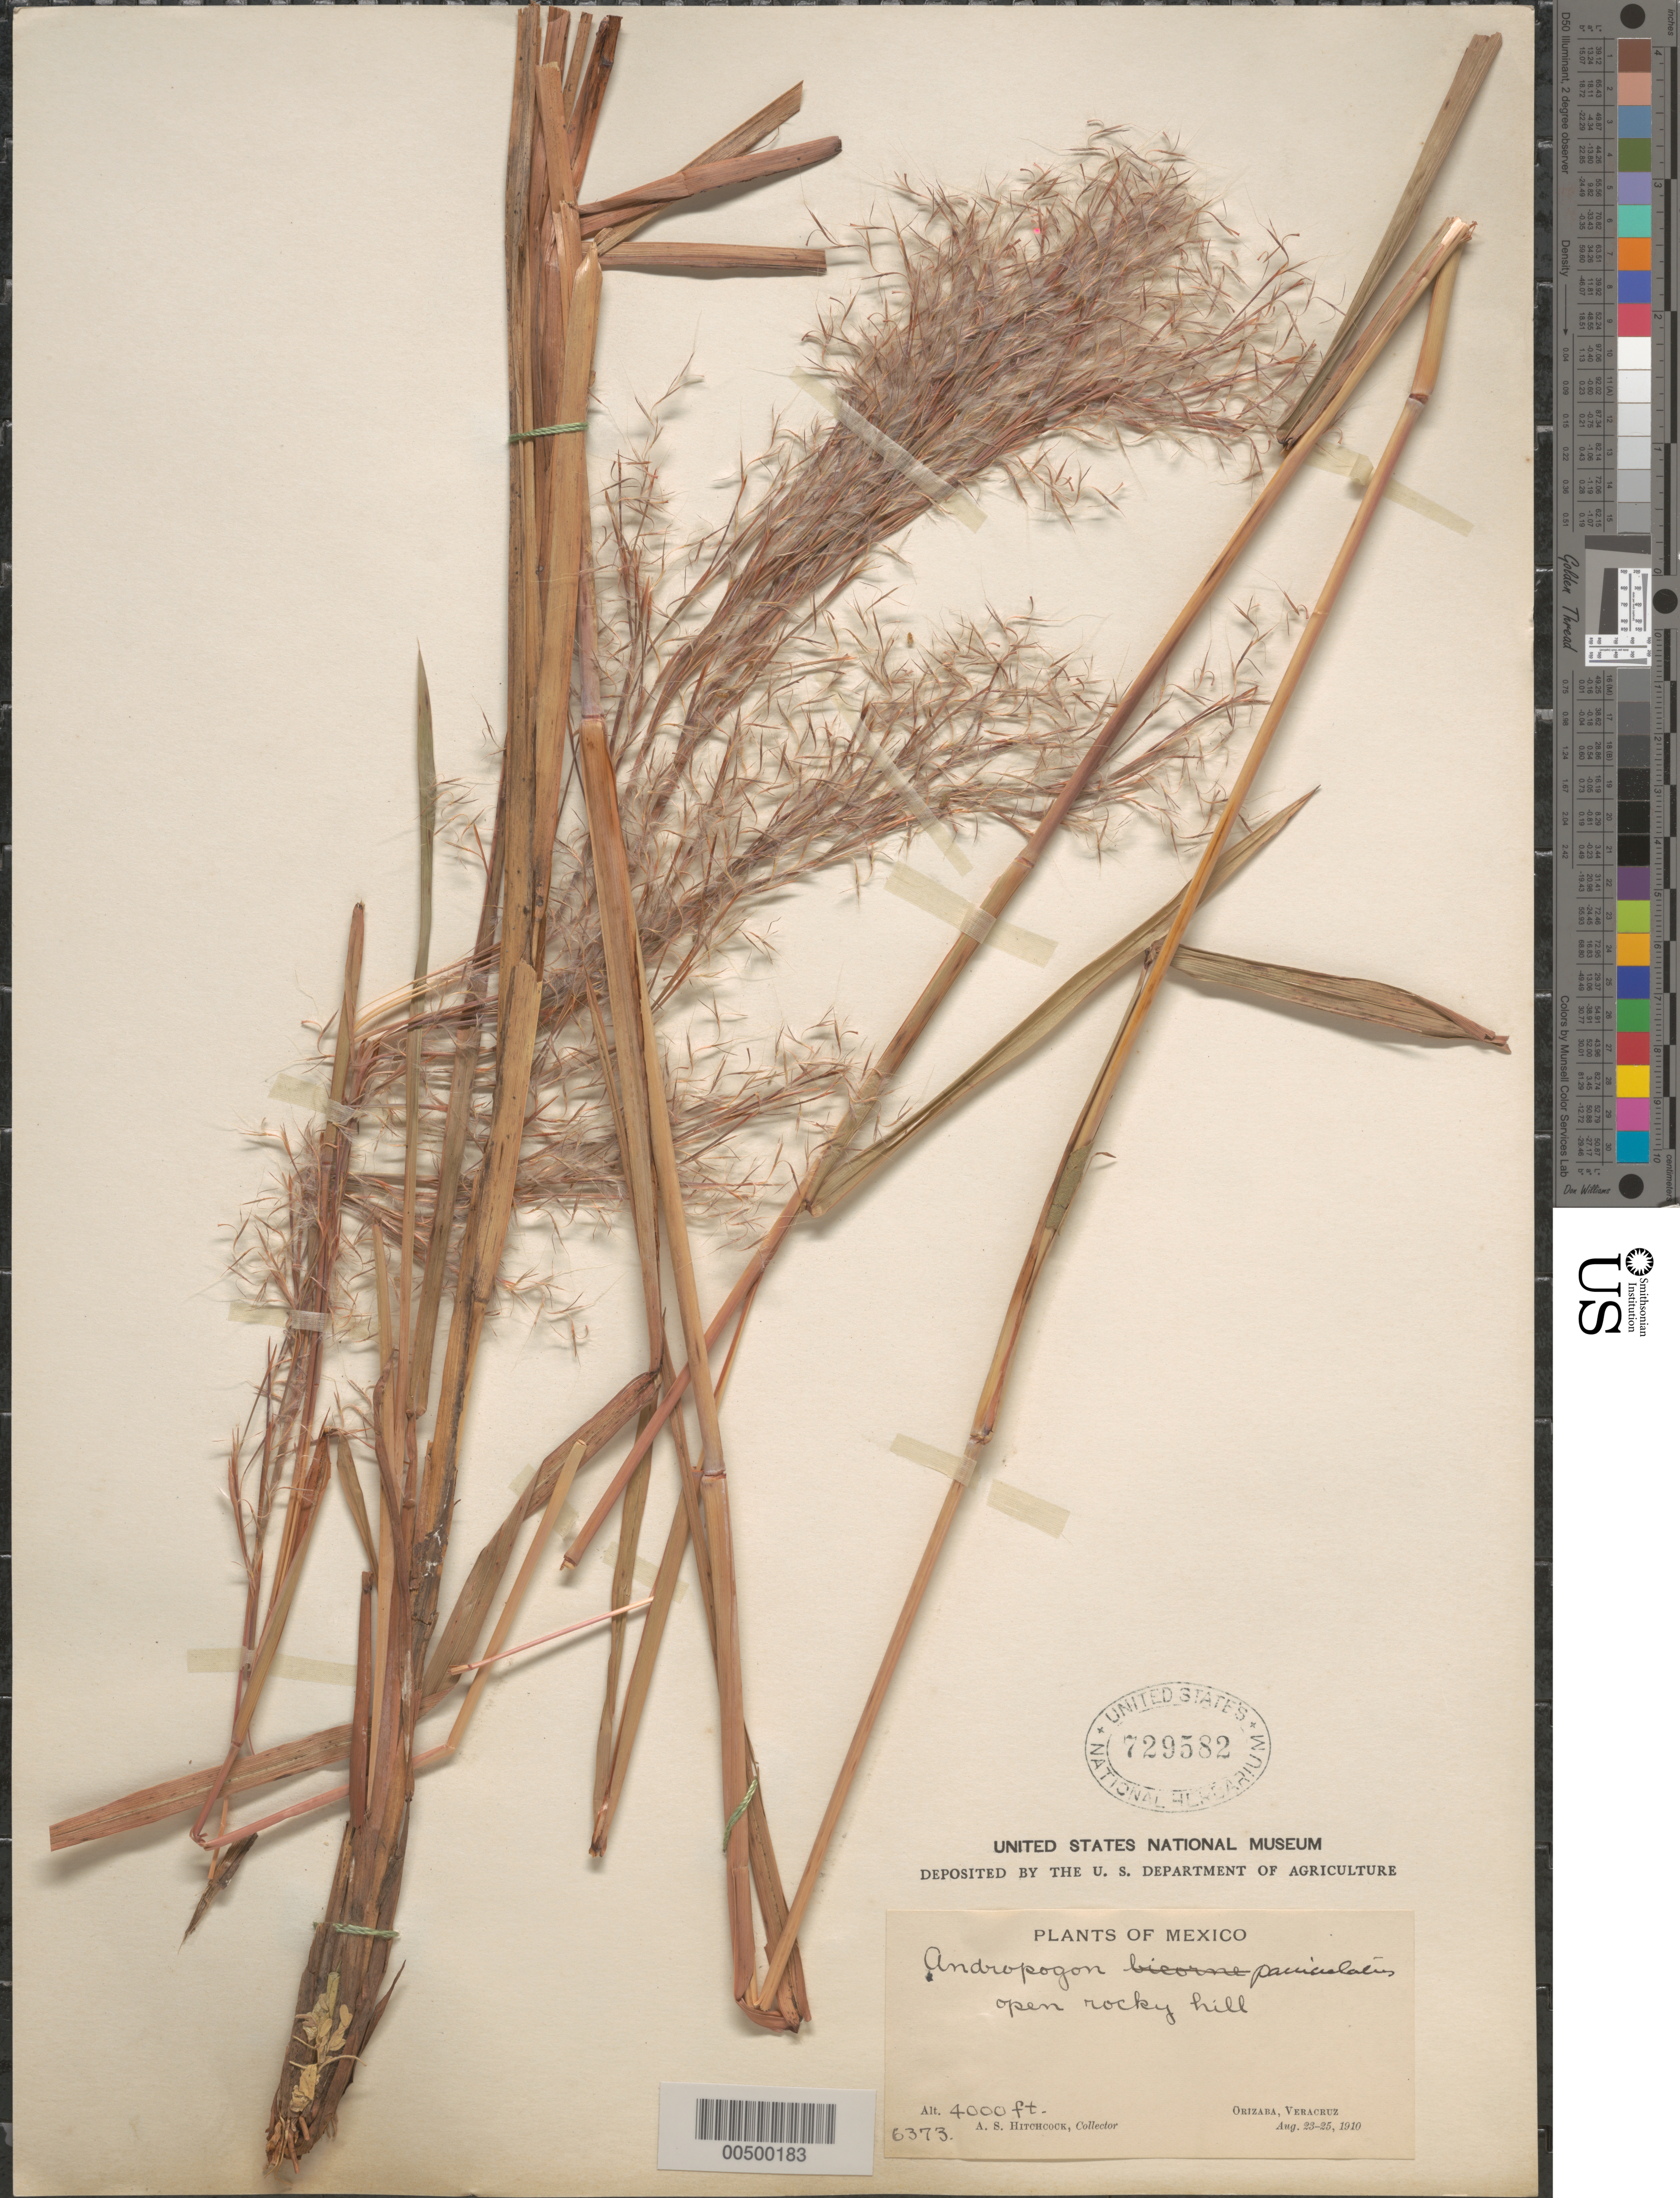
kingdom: Plantae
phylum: Tracheophyta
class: Liliopsida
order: Poales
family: Poaceae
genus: Schizachyrium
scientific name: Schizachyrium condensatum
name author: (Kunth) Nees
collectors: A. S. Hitchcock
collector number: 6373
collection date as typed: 23 Aug 1910 to 25 Aug 1910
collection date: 1910-08-23/1910-08-25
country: Mexico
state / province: Veracruz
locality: Orizaba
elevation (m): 1219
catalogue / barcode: US 729582